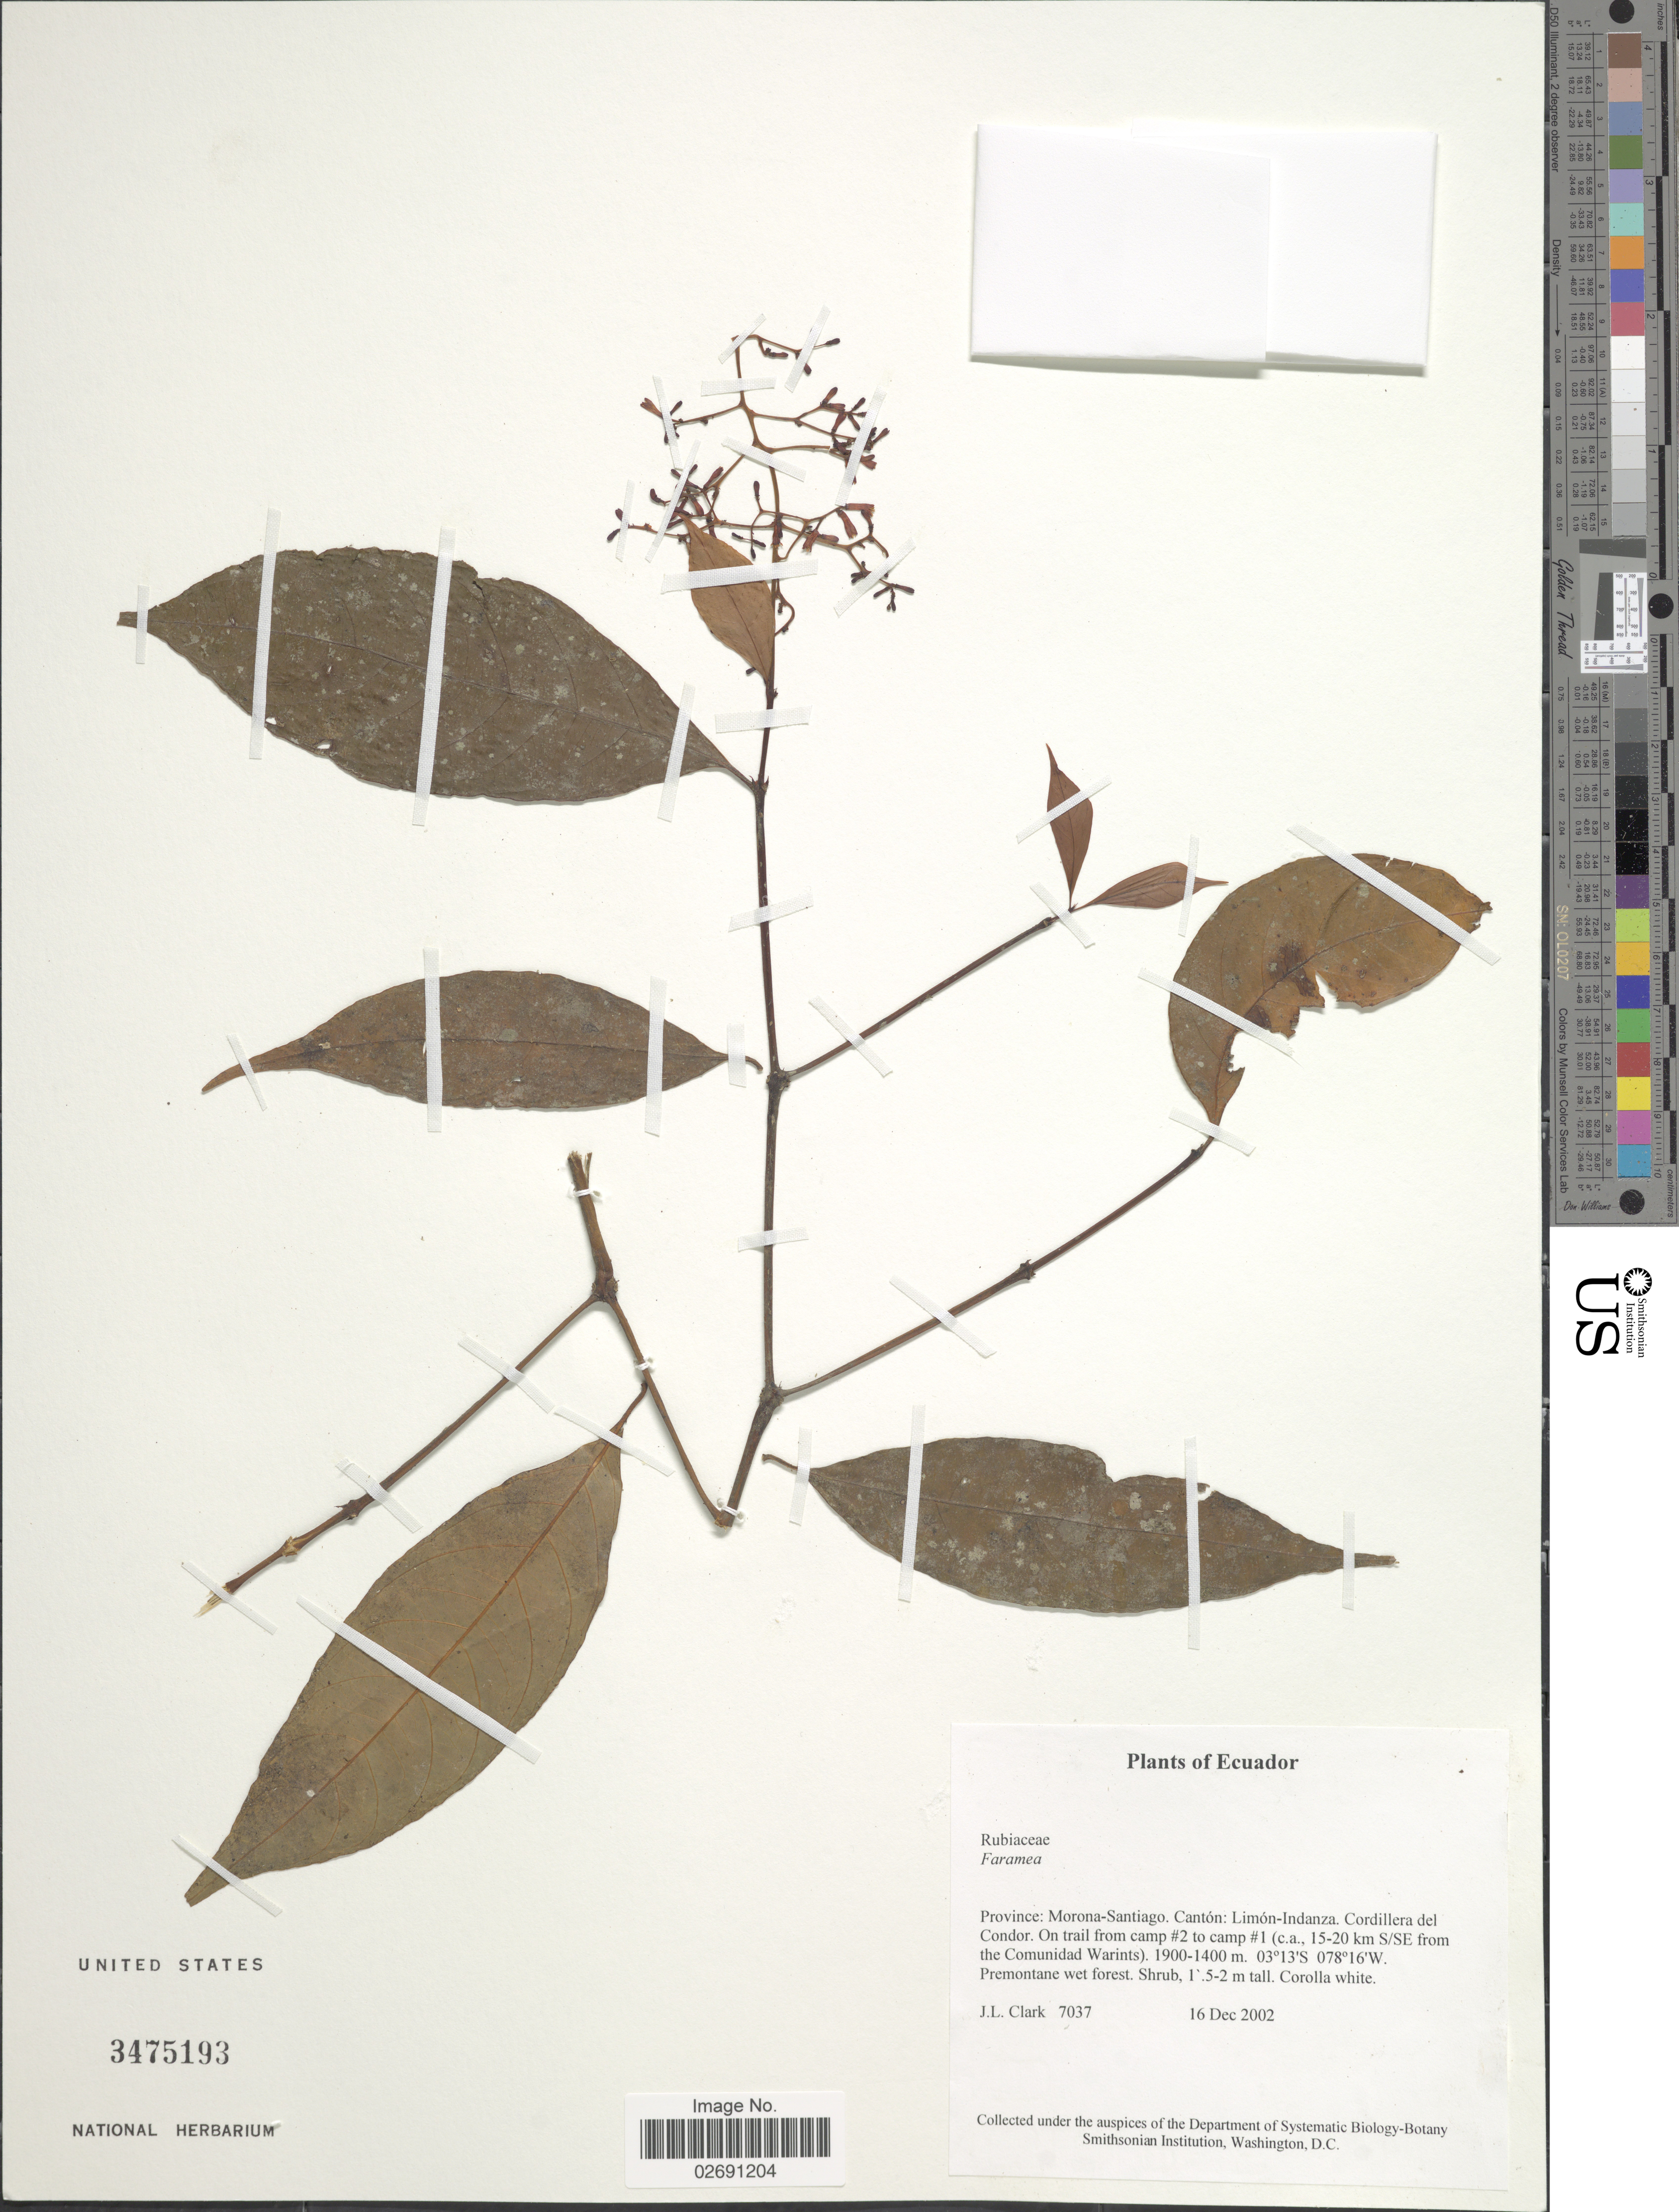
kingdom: Plantae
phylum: Tracheophyta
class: Magnoliopsida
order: Gentianales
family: Rubiaceae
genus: Faramea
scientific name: Faramea sp.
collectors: J. L. Clark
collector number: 7037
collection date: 2002-12-16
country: Ecuador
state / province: Morona-Santiago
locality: Canton: Limon-Indanza, Cordillera del Condor, on trail camp # 2 to camp # 1 (ca. 15-20 km S/SE from the Comunidad Warints)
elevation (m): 1400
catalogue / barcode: US 3475193